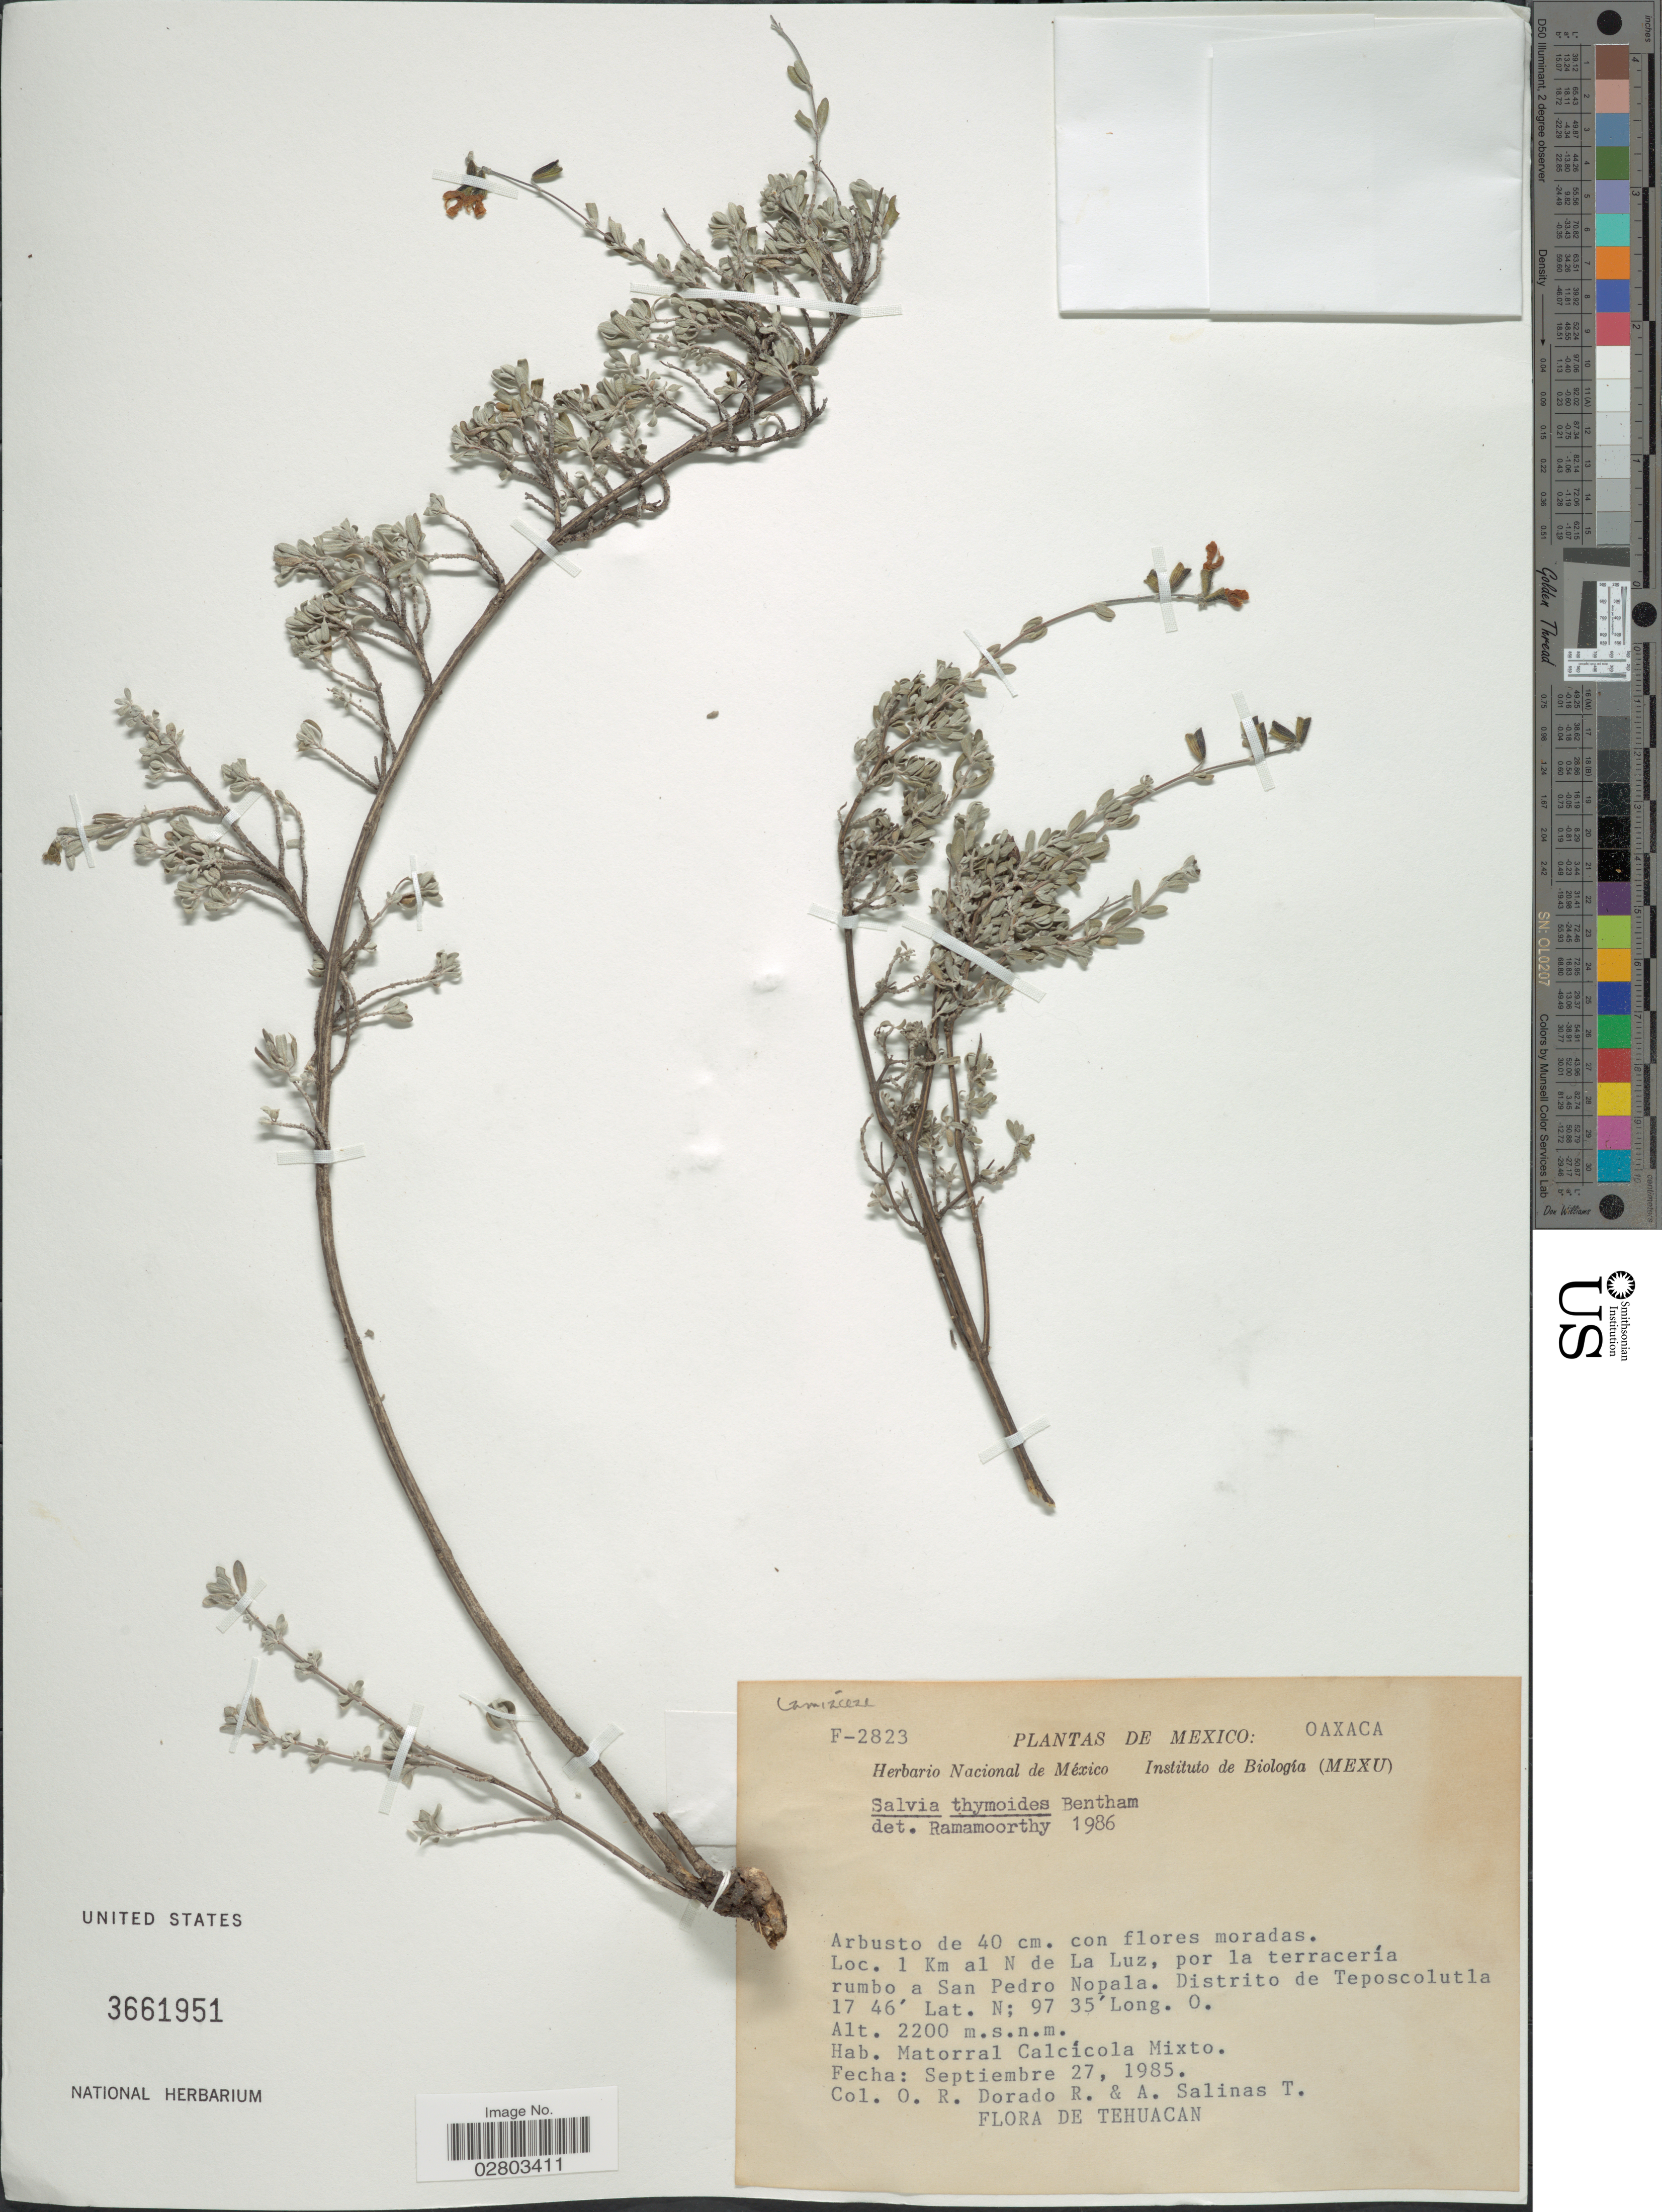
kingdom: Plantae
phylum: Tracheophyta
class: Magnoliopsida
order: Lamiales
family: Lamiaceae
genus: Salvia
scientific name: Salvia thymoides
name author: Benth.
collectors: O. R. Dorado & A. Salinas T.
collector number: F-2823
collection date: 1985-09-27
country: Mexico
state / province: Oaxaca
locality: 1 Km al N de La Luz, por la terracería rumbo a San Pedro Nopala, Distrito de Teposcolutla.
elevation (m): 2200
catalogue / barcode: US 3661951